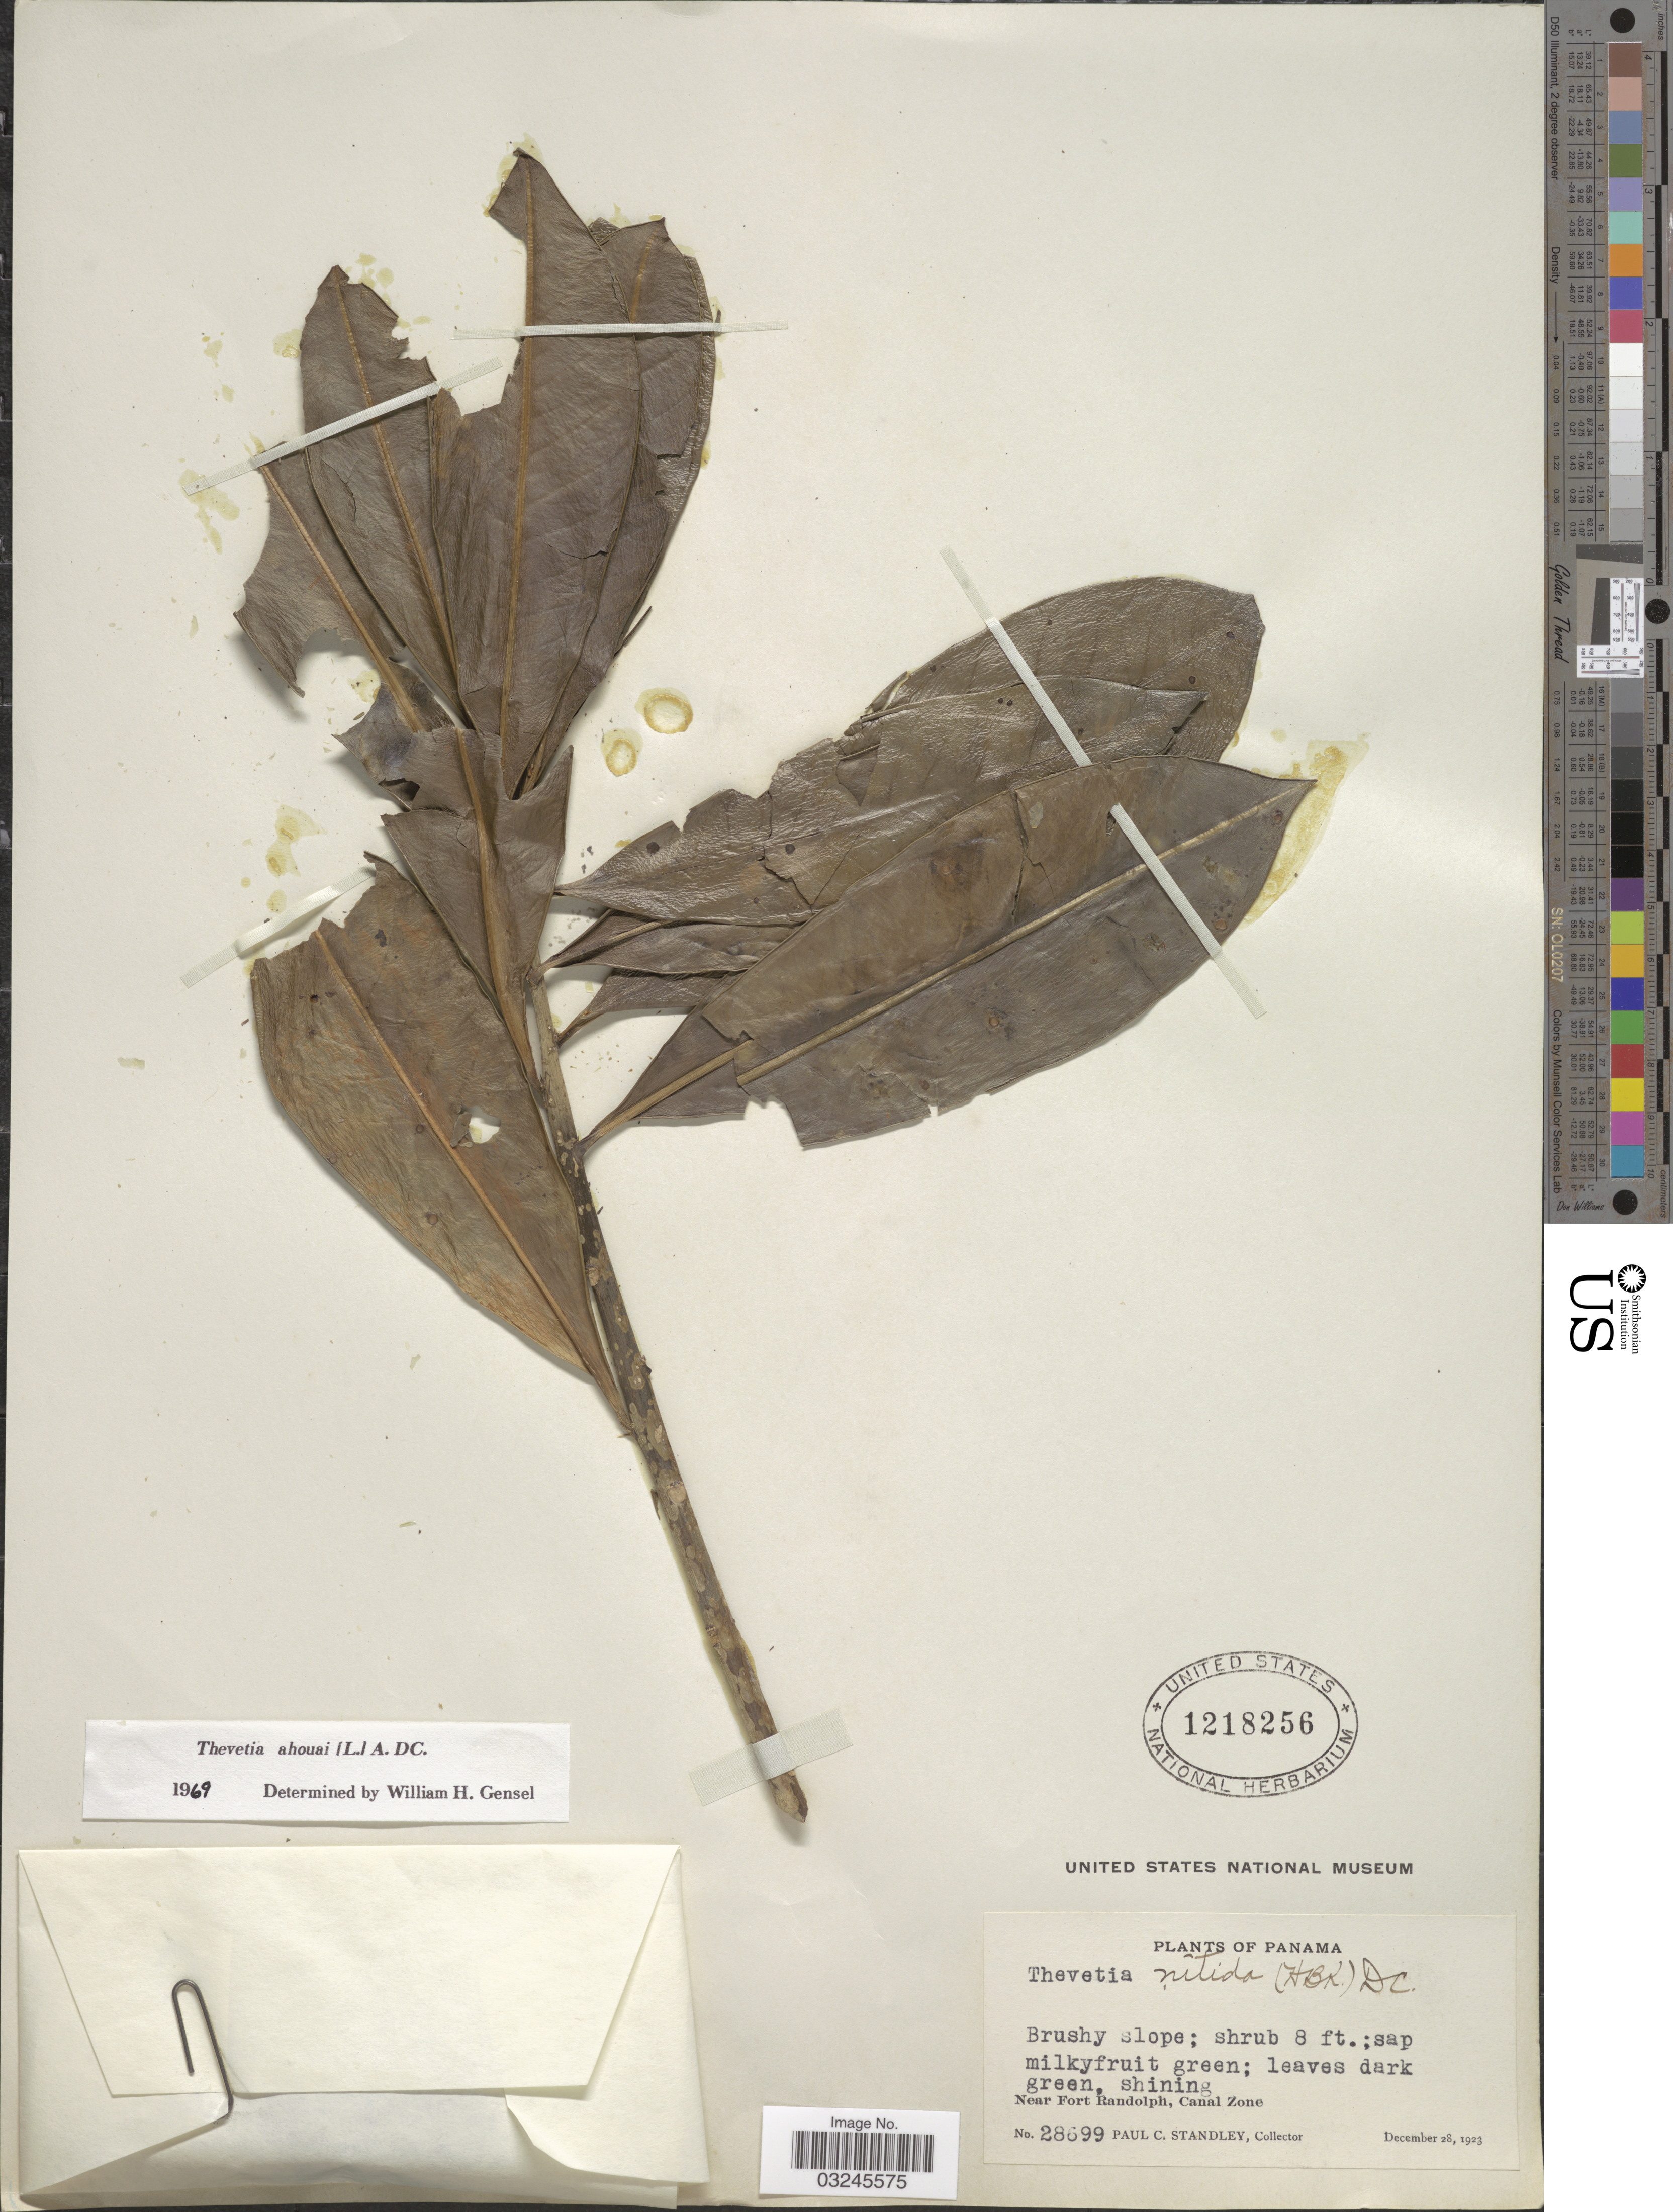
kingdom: Plantae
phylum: Tracheophyta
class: Magnoliopsida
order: Gentianales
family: Apocynaceae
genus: Thevetia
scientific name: Thevetia ahouai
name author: (L.) A. DC.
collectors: P. C. Standley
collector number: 28699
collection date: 1923-12-28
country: Panama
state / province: Colón / Panamá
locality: Near Fort Randolph, Canal Zone.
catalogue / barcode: US 1218256